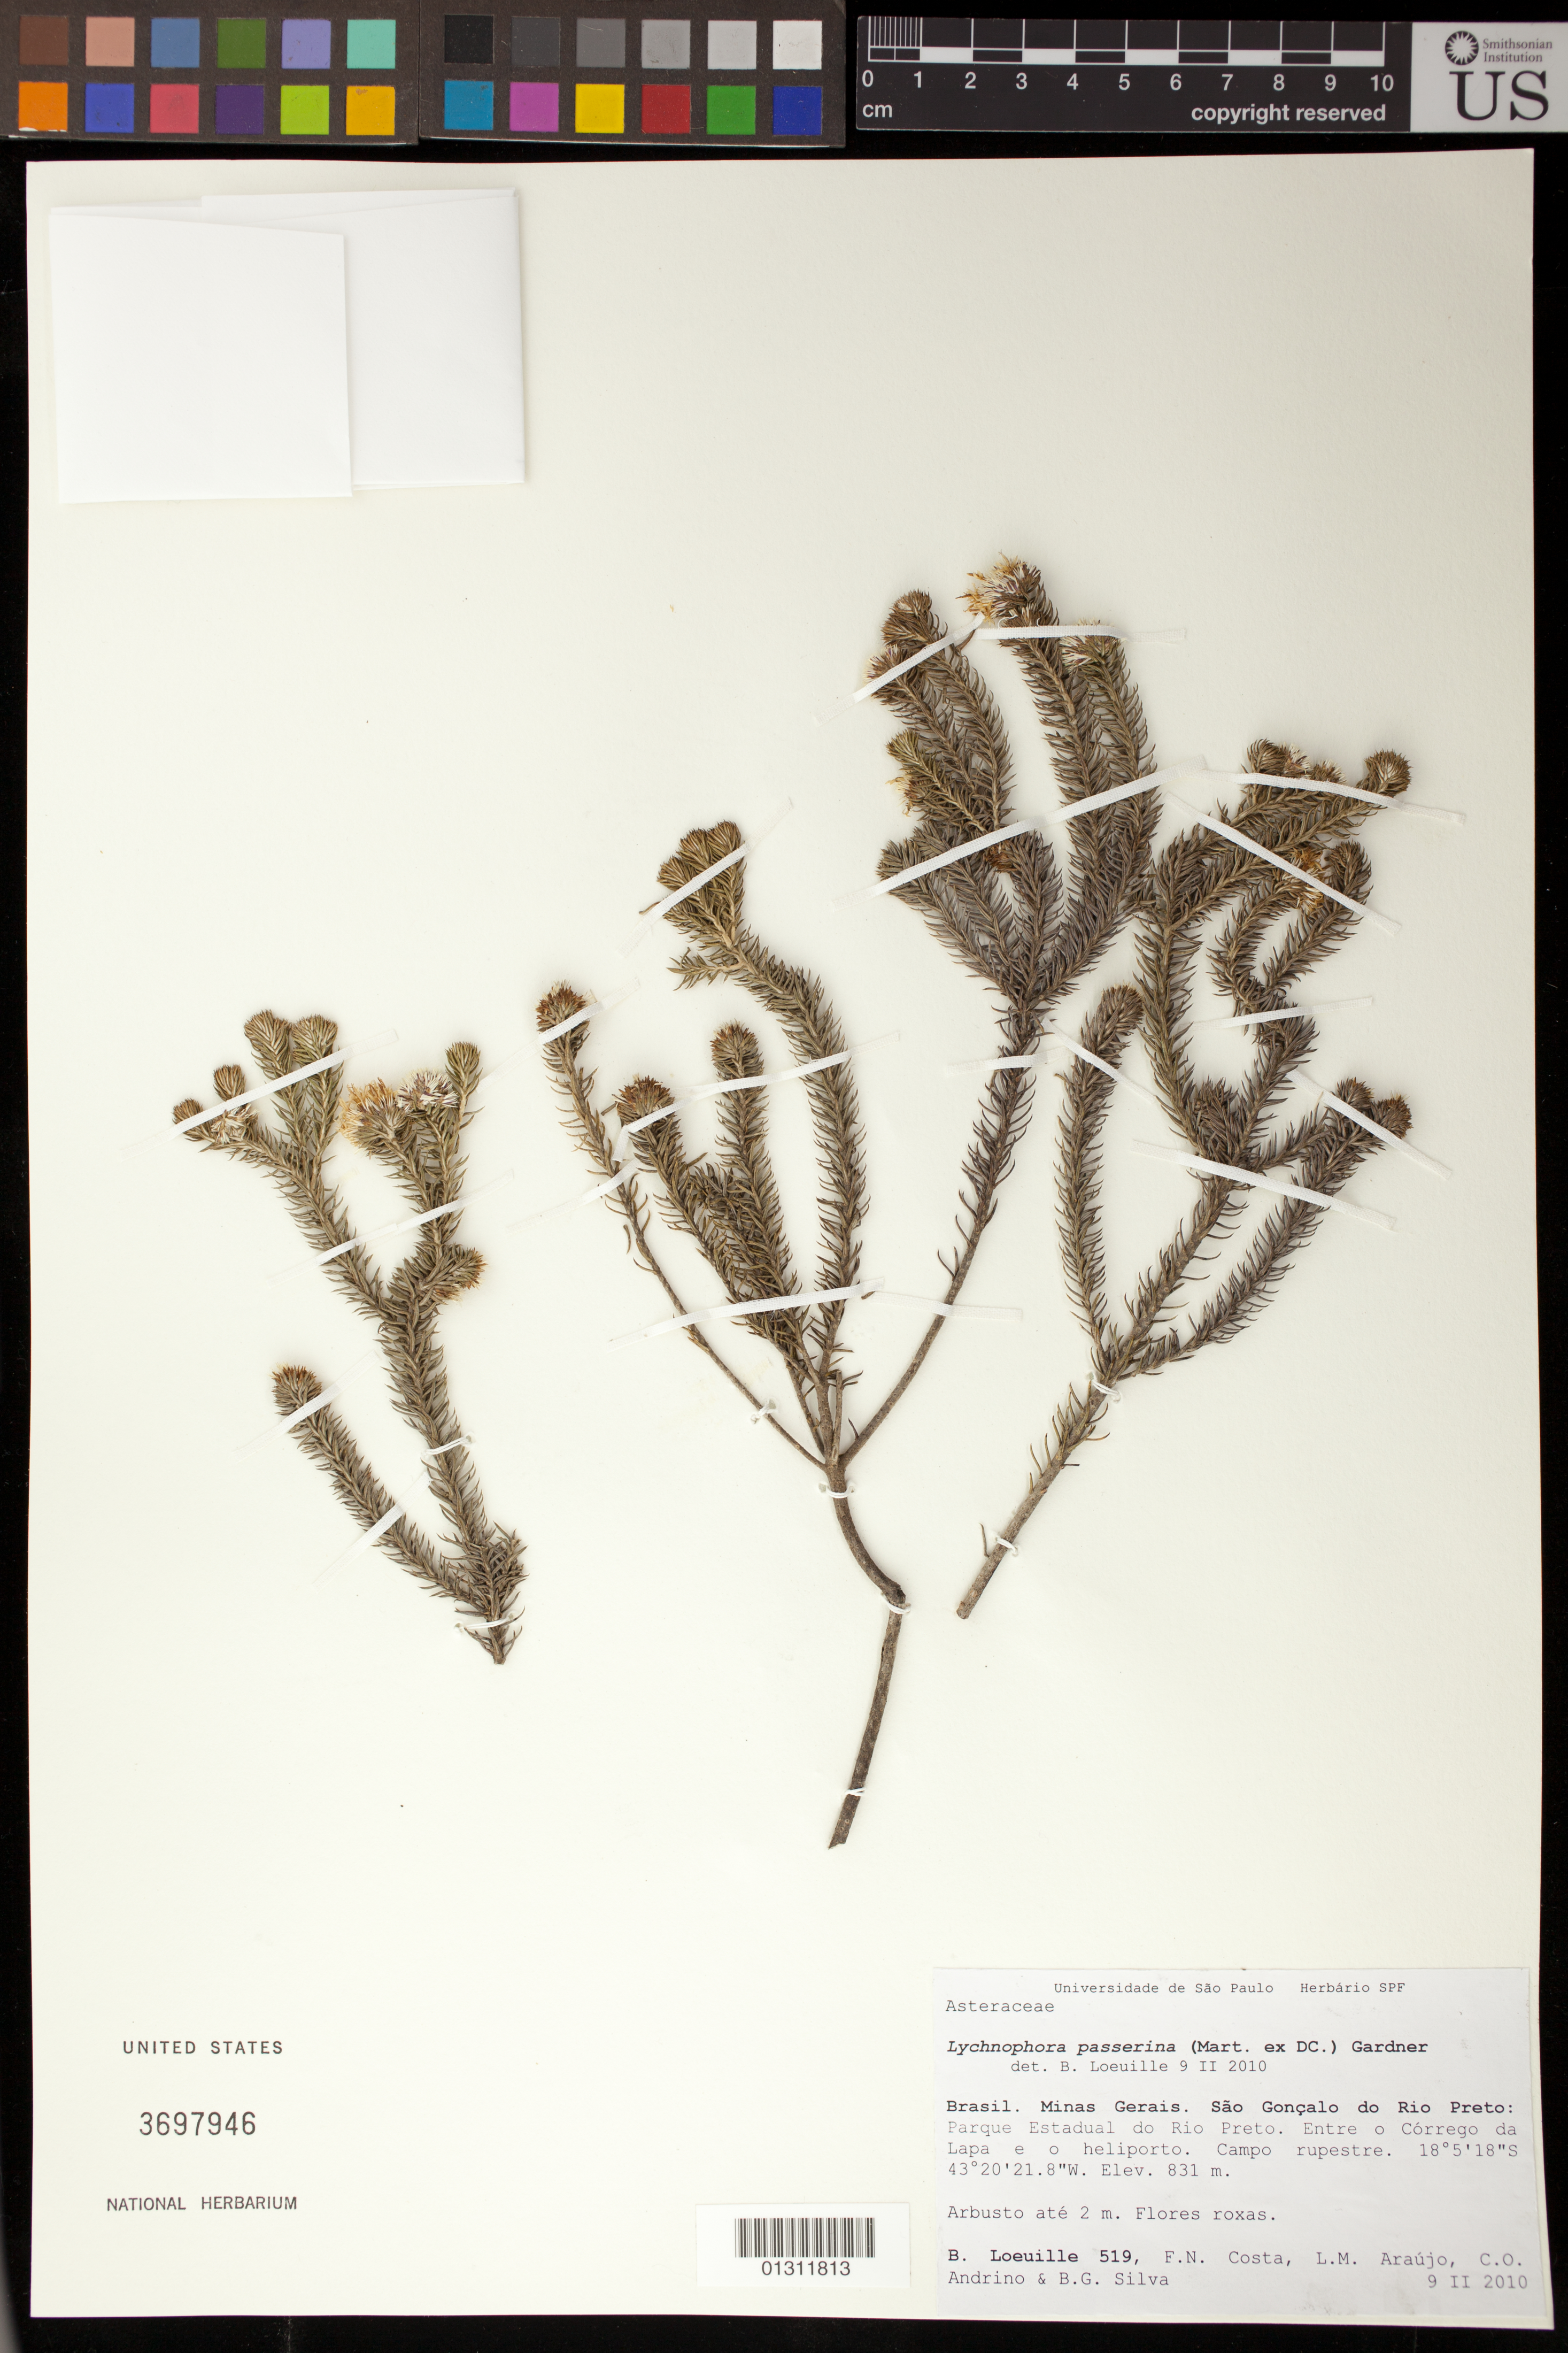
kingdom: Plantae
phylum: Tracheophyta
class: Magnoliopsida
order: Asterales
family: Asteraceae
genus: Lychnophora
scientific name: Lychnophora passerina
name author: (Mart. ex DC.) Gardner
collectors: B. Loeuille, F. N. Costa, L. Araujo, C. Andrino & B. Silva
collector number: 519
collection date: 2010-02-09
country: Brazil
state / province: Minas Gerais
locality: Sao Concalo do Rio Preto: Parque Estadual do Rio Preto. Entre o Corrego da Lapa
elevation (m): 831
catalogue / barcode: US 3697946